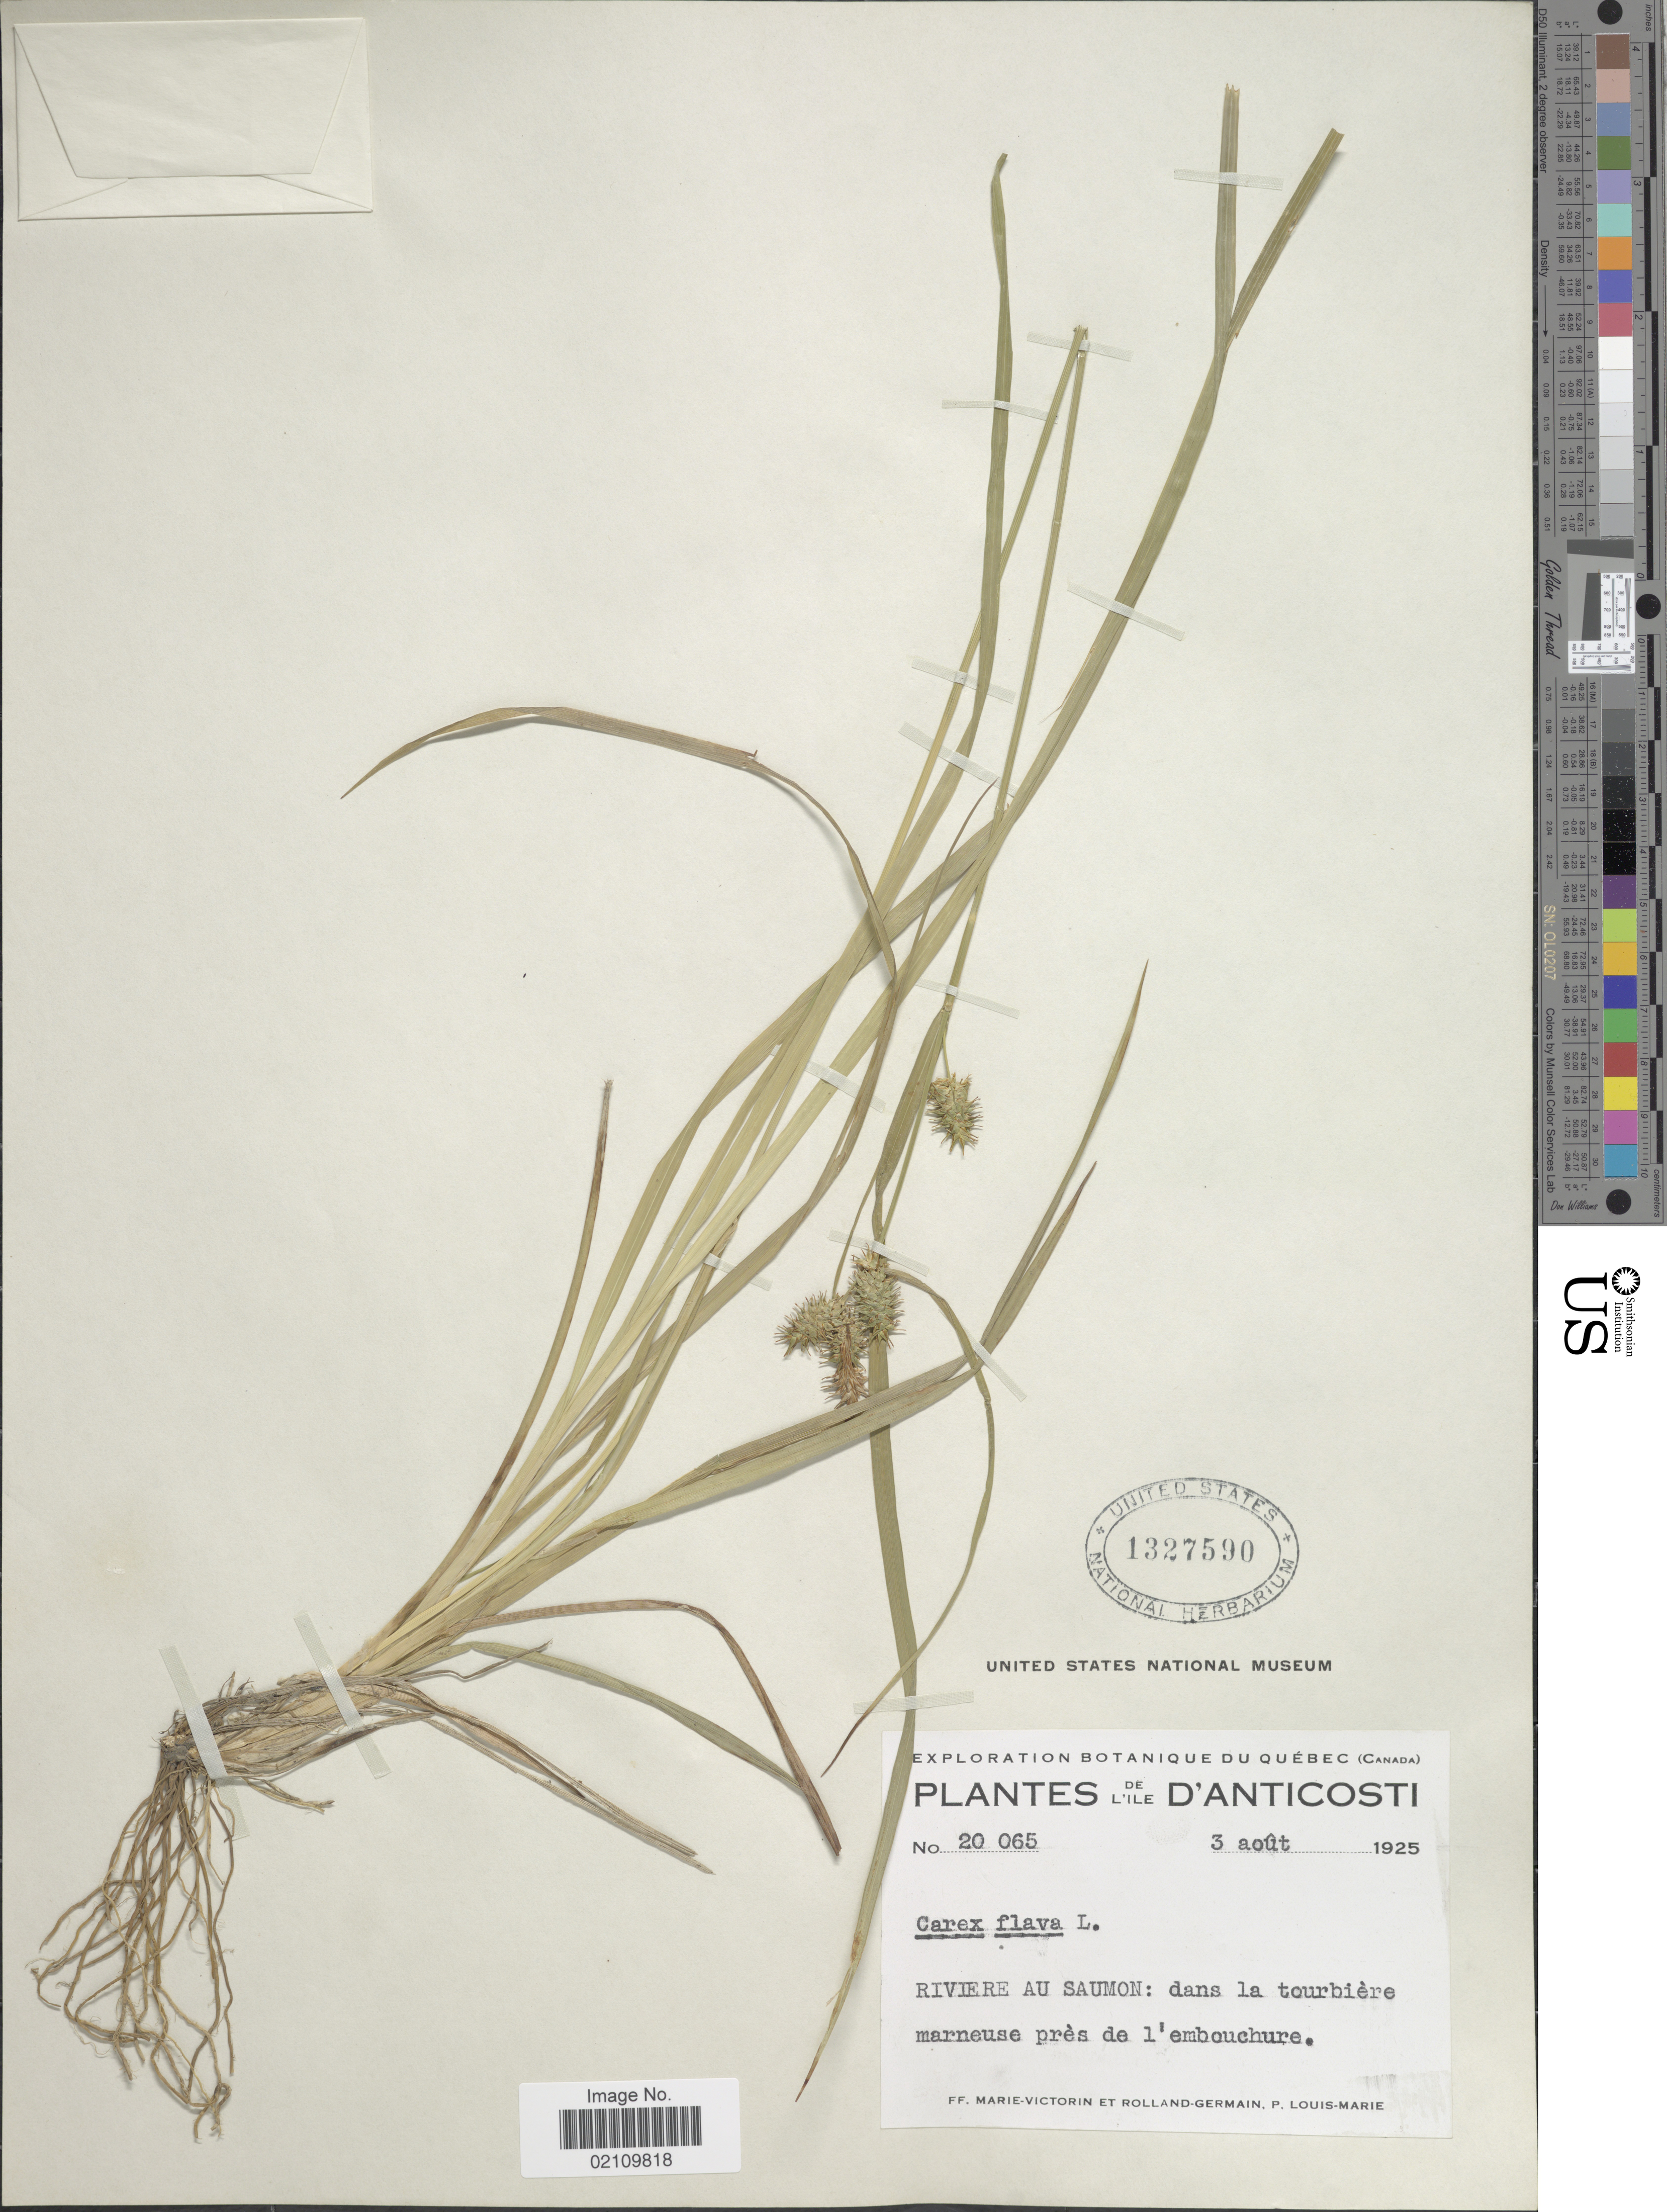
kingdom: Plantae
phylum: Tracheophyta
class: Liliopsida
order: Poales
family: Cyperaceae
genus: Carex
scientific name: Carex flava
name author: L.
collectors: F. Marie-Victorin, Rolland-Germain & L.-M. LaLonde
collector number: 20065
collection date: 1925-08-03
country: Canada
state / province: Quebec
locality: L'ile D'Anticosti. Riviere Au Saumon: dans la tourbiere marneuse pres de l'embouchure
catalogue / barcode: US 1327590